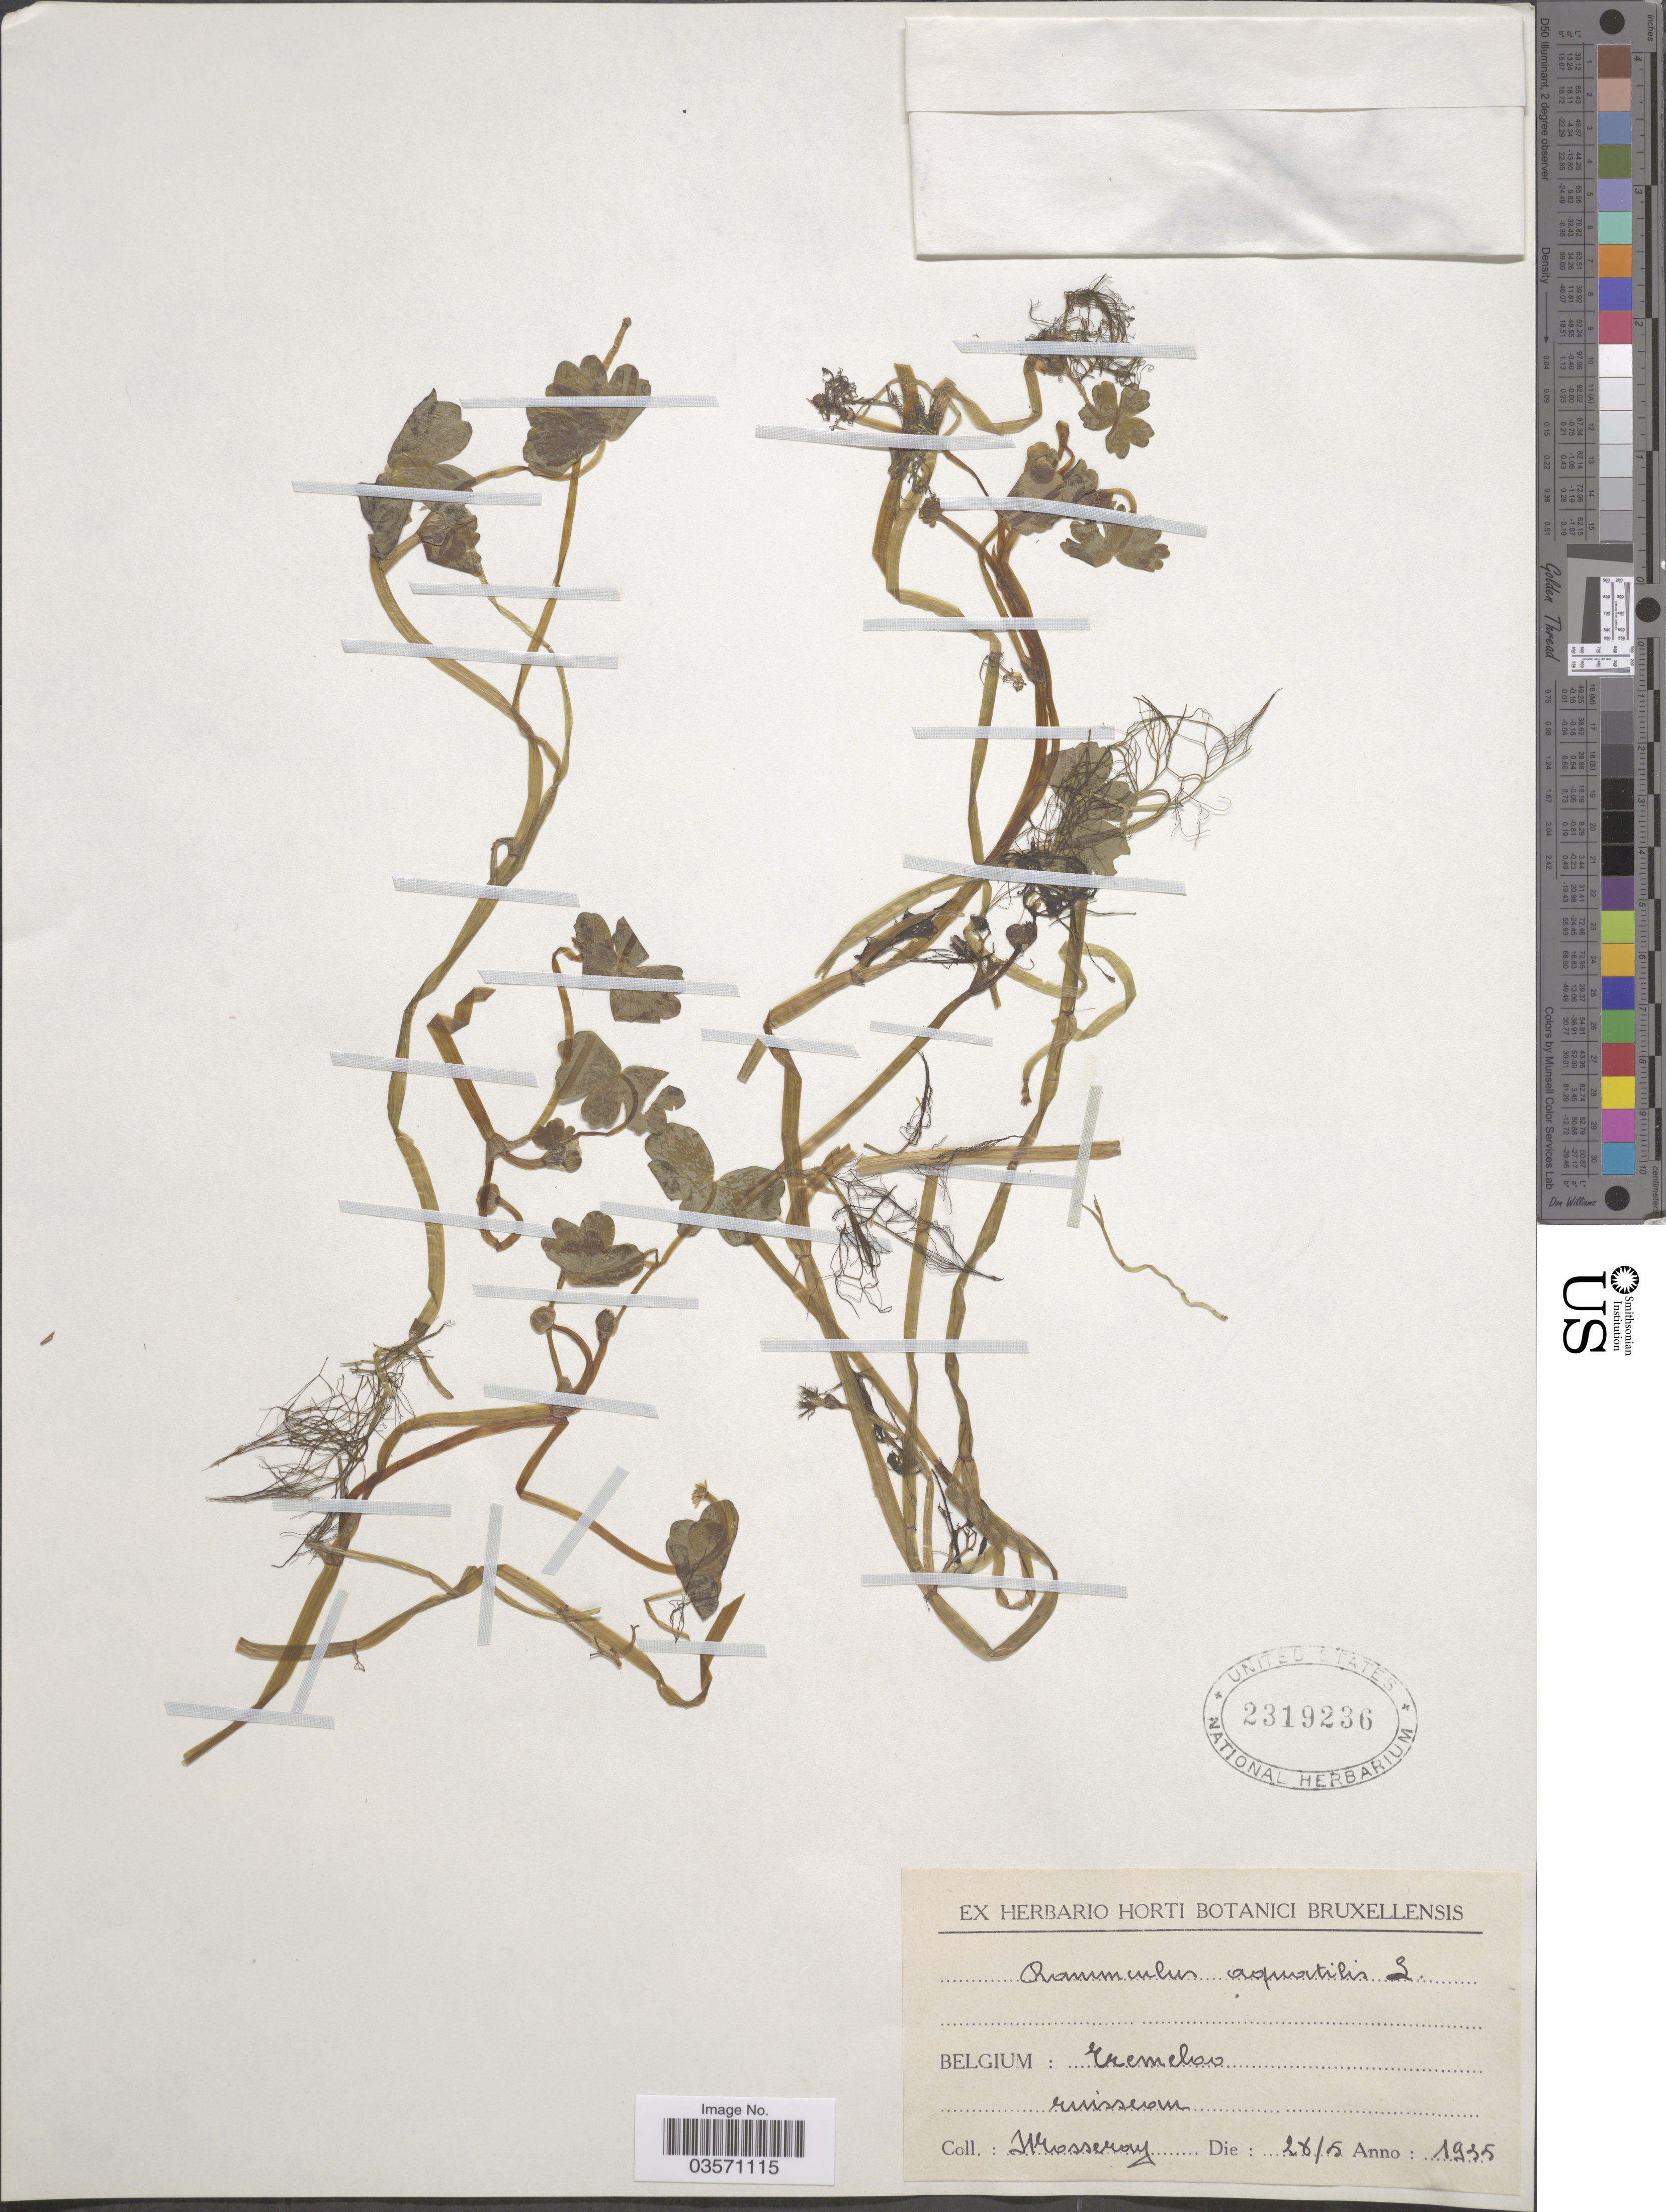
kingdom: Plantae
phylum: Tracheophyta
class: Magnoliopsida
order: Ranunculales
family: Ranunculaceae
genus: Ranunculus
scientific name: Ranunculus aquatilis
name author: L.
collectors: Mosseray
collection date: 1935-05-26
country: Belgium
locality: Tremeloo, ruisseau.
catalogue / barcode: US 2319236